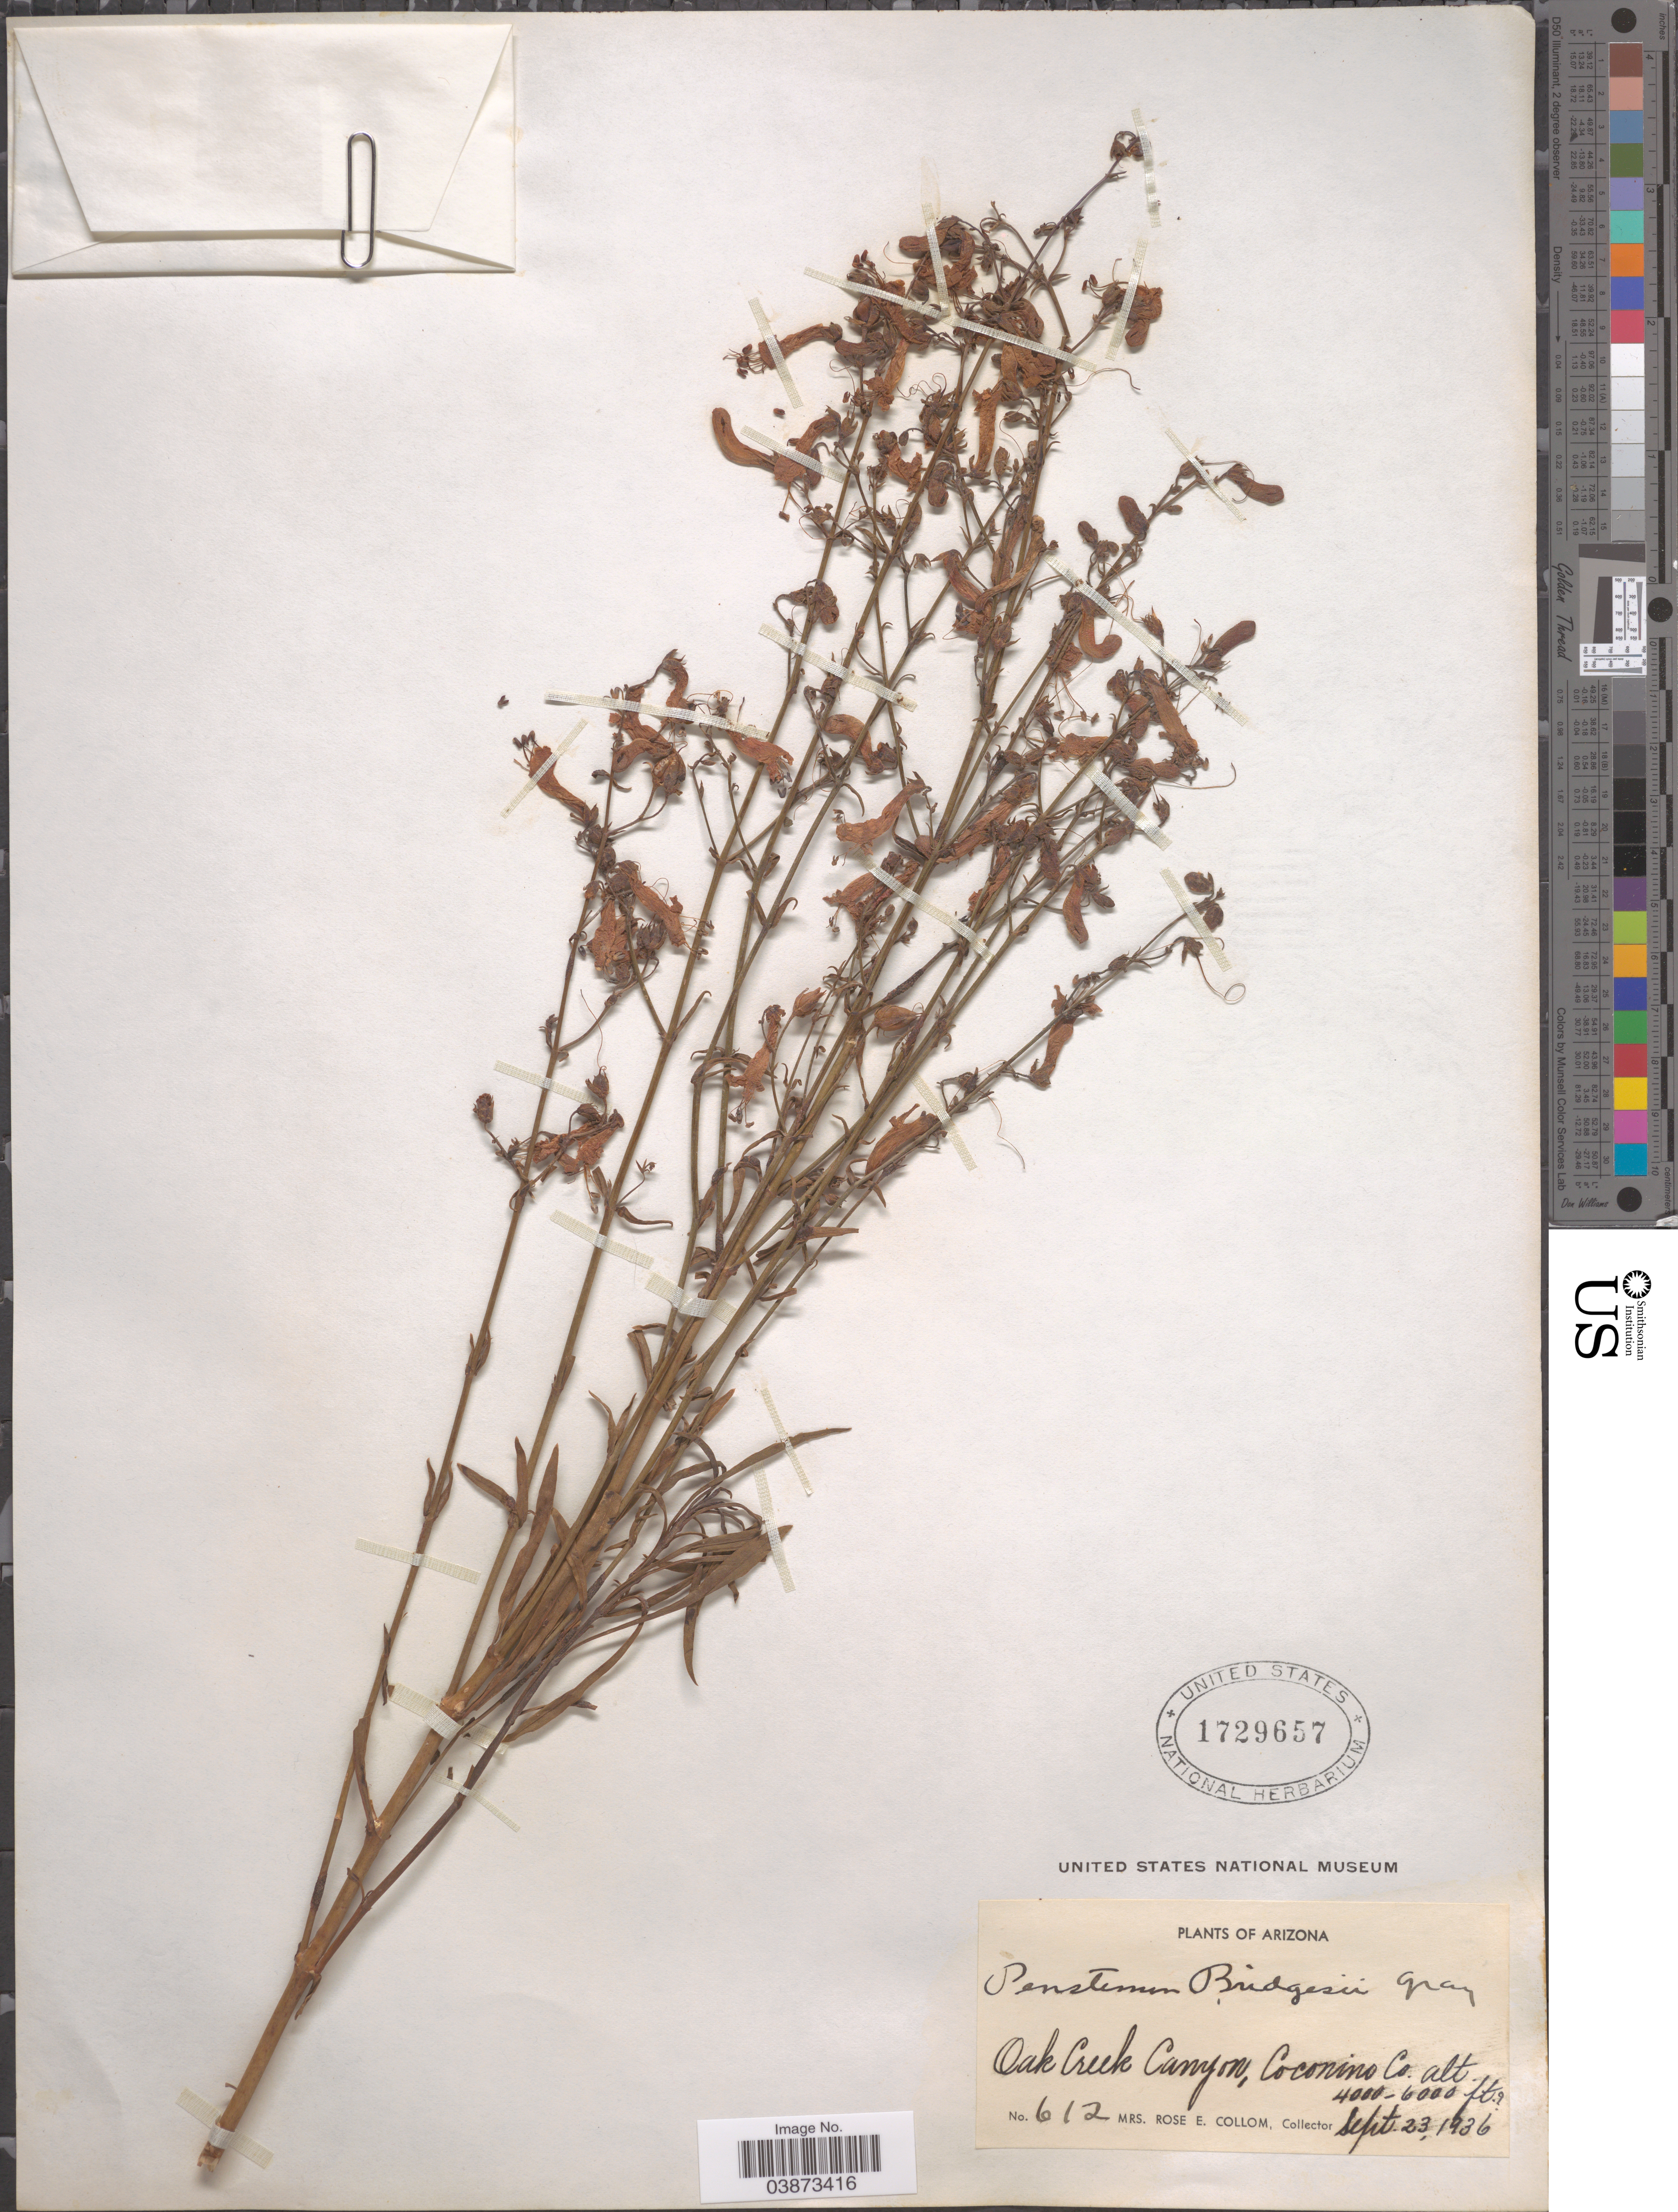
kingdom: Plantae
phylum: Tracheophyta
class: Magnoliopsida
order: Lamiales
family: Plantaginaceae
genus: Penstemon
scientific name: Penstemon bridgesii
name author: A. Gray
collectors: R. E. Collom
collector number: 612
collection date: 1936-09-23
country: United States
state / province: Arizona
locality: Oak Creek Canyon, Coconino Co.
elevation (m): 1219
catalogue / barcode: US 1729657